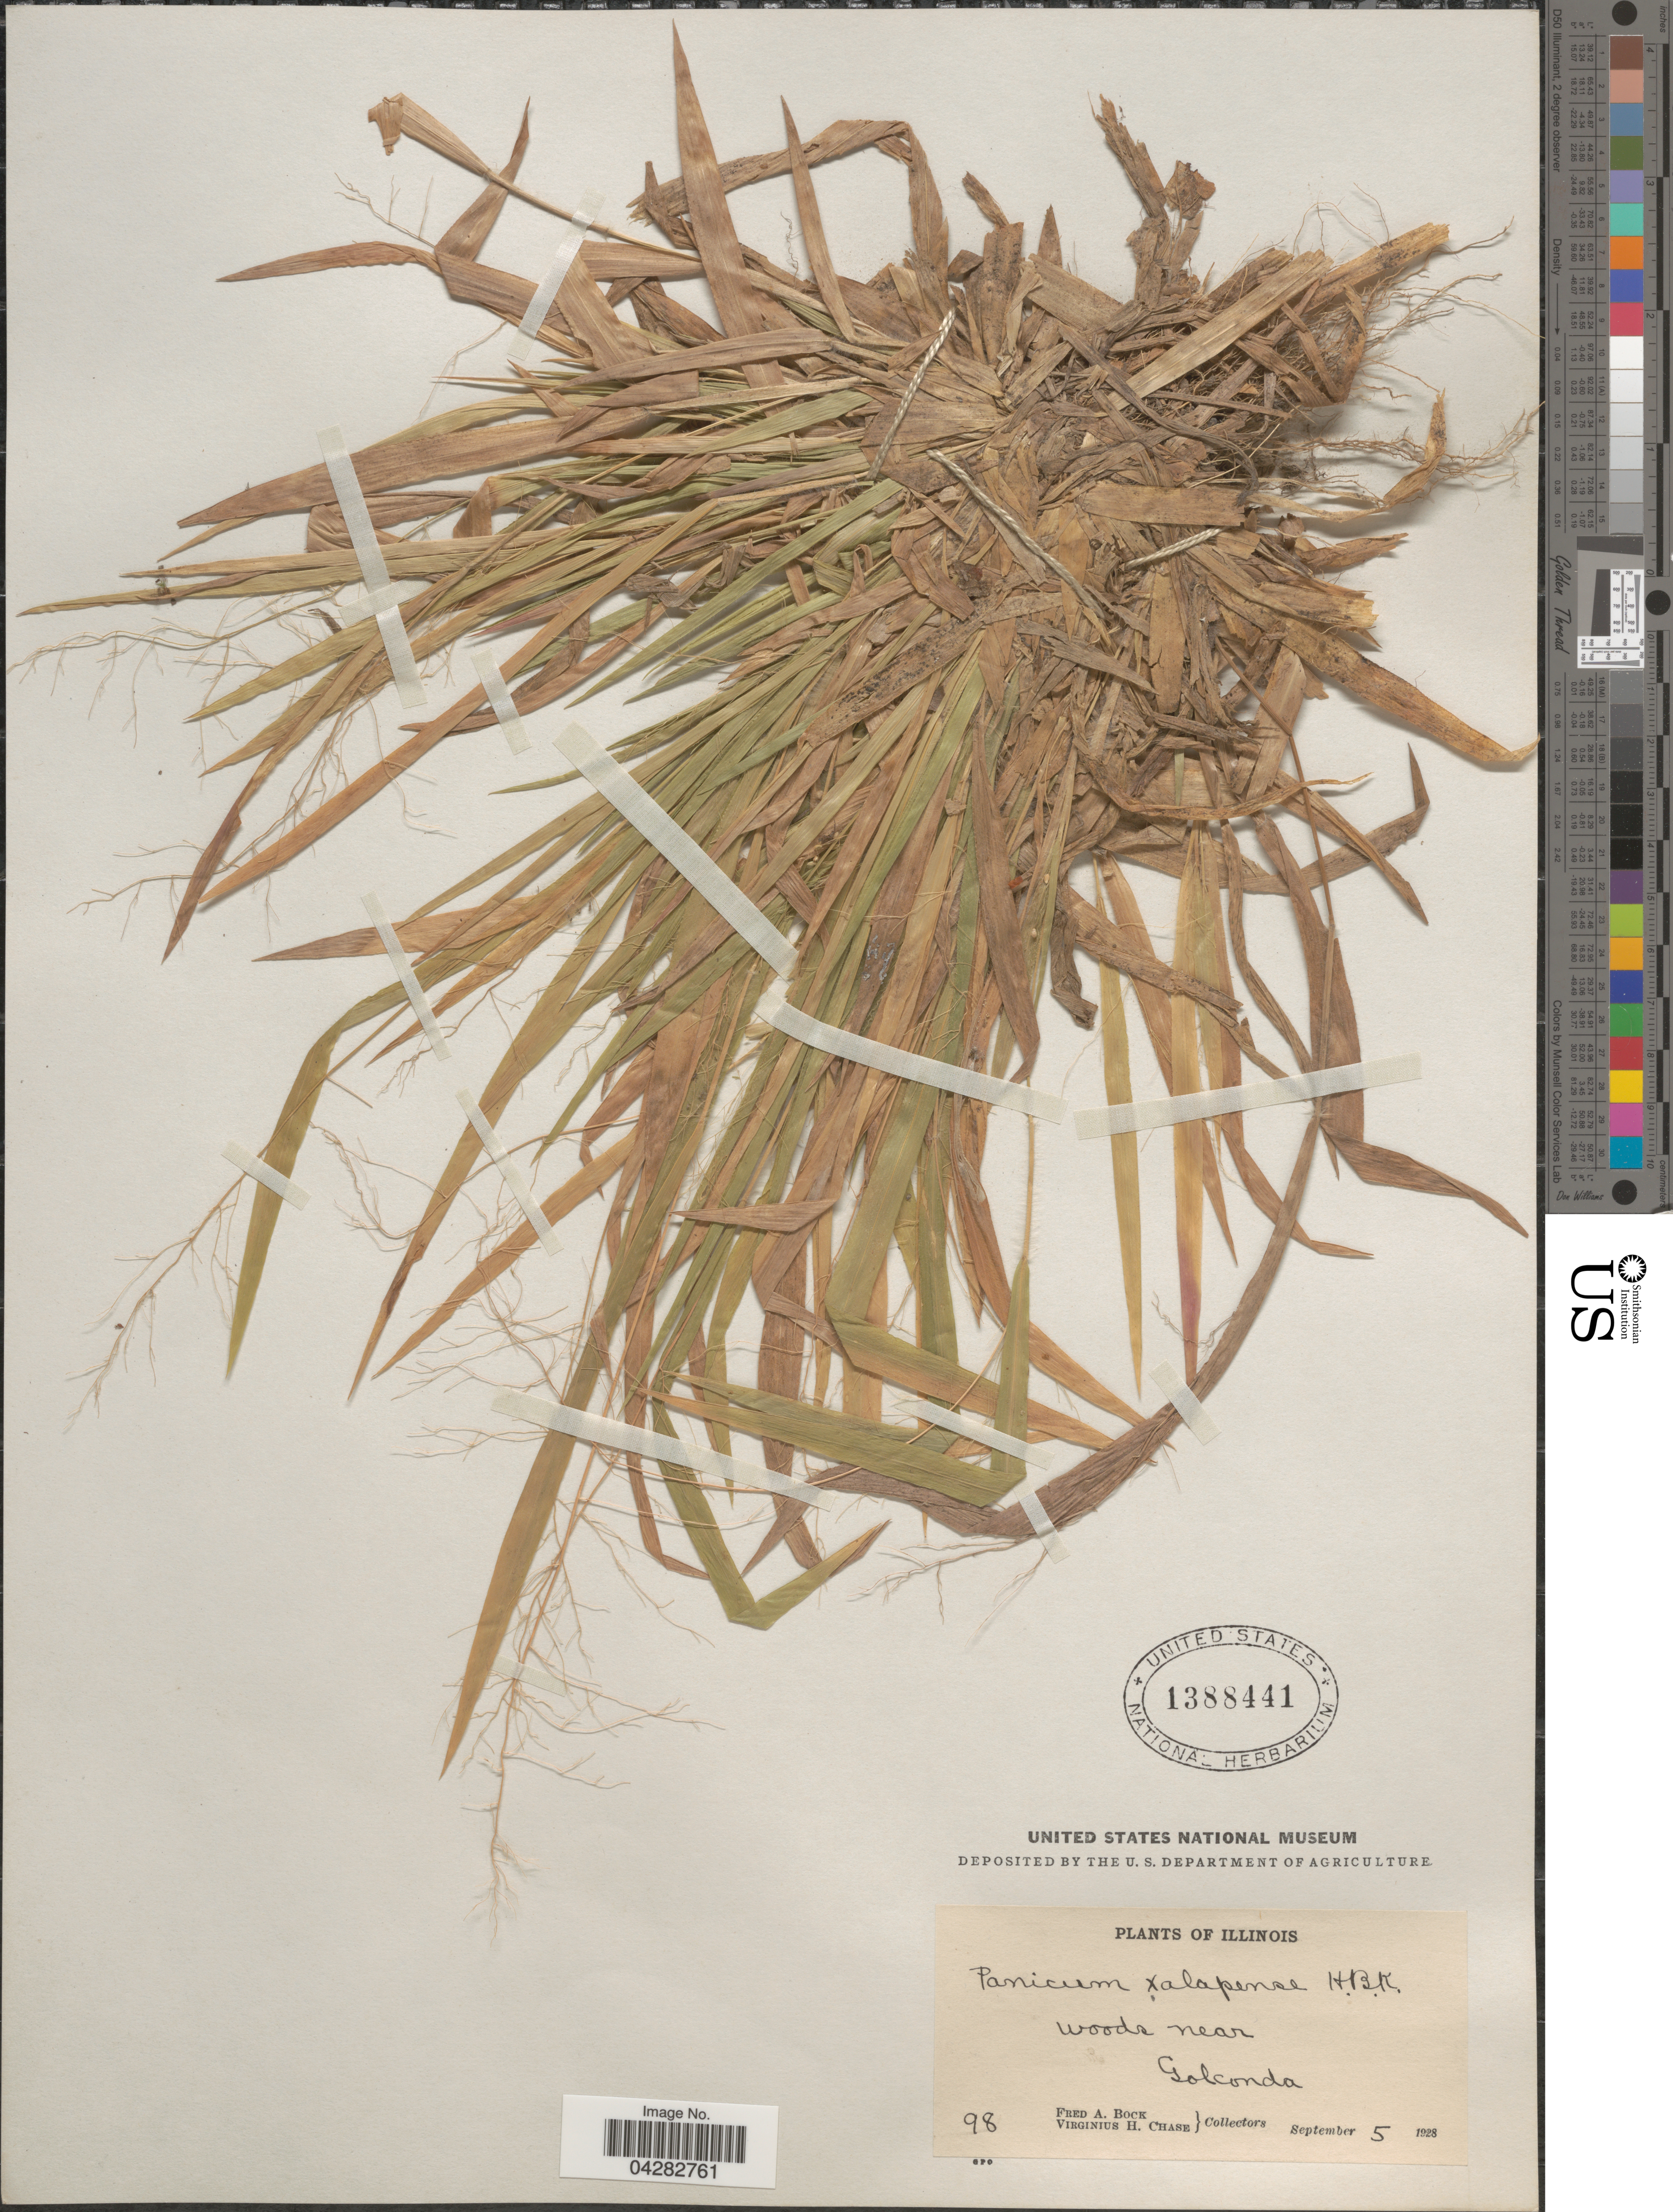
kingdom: Plantae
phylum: Tracheophyta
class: Liliopsida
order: Poales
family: Poaceae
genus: Dichanthelium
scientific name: Dichanthelium laxiflorum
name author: (Lam.) Gould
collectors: F. Bock & V. H. Chase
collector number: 98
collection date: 1928-09-05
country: United States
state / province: Illinois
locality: Woods near Golconda.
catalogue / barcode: US 1388441